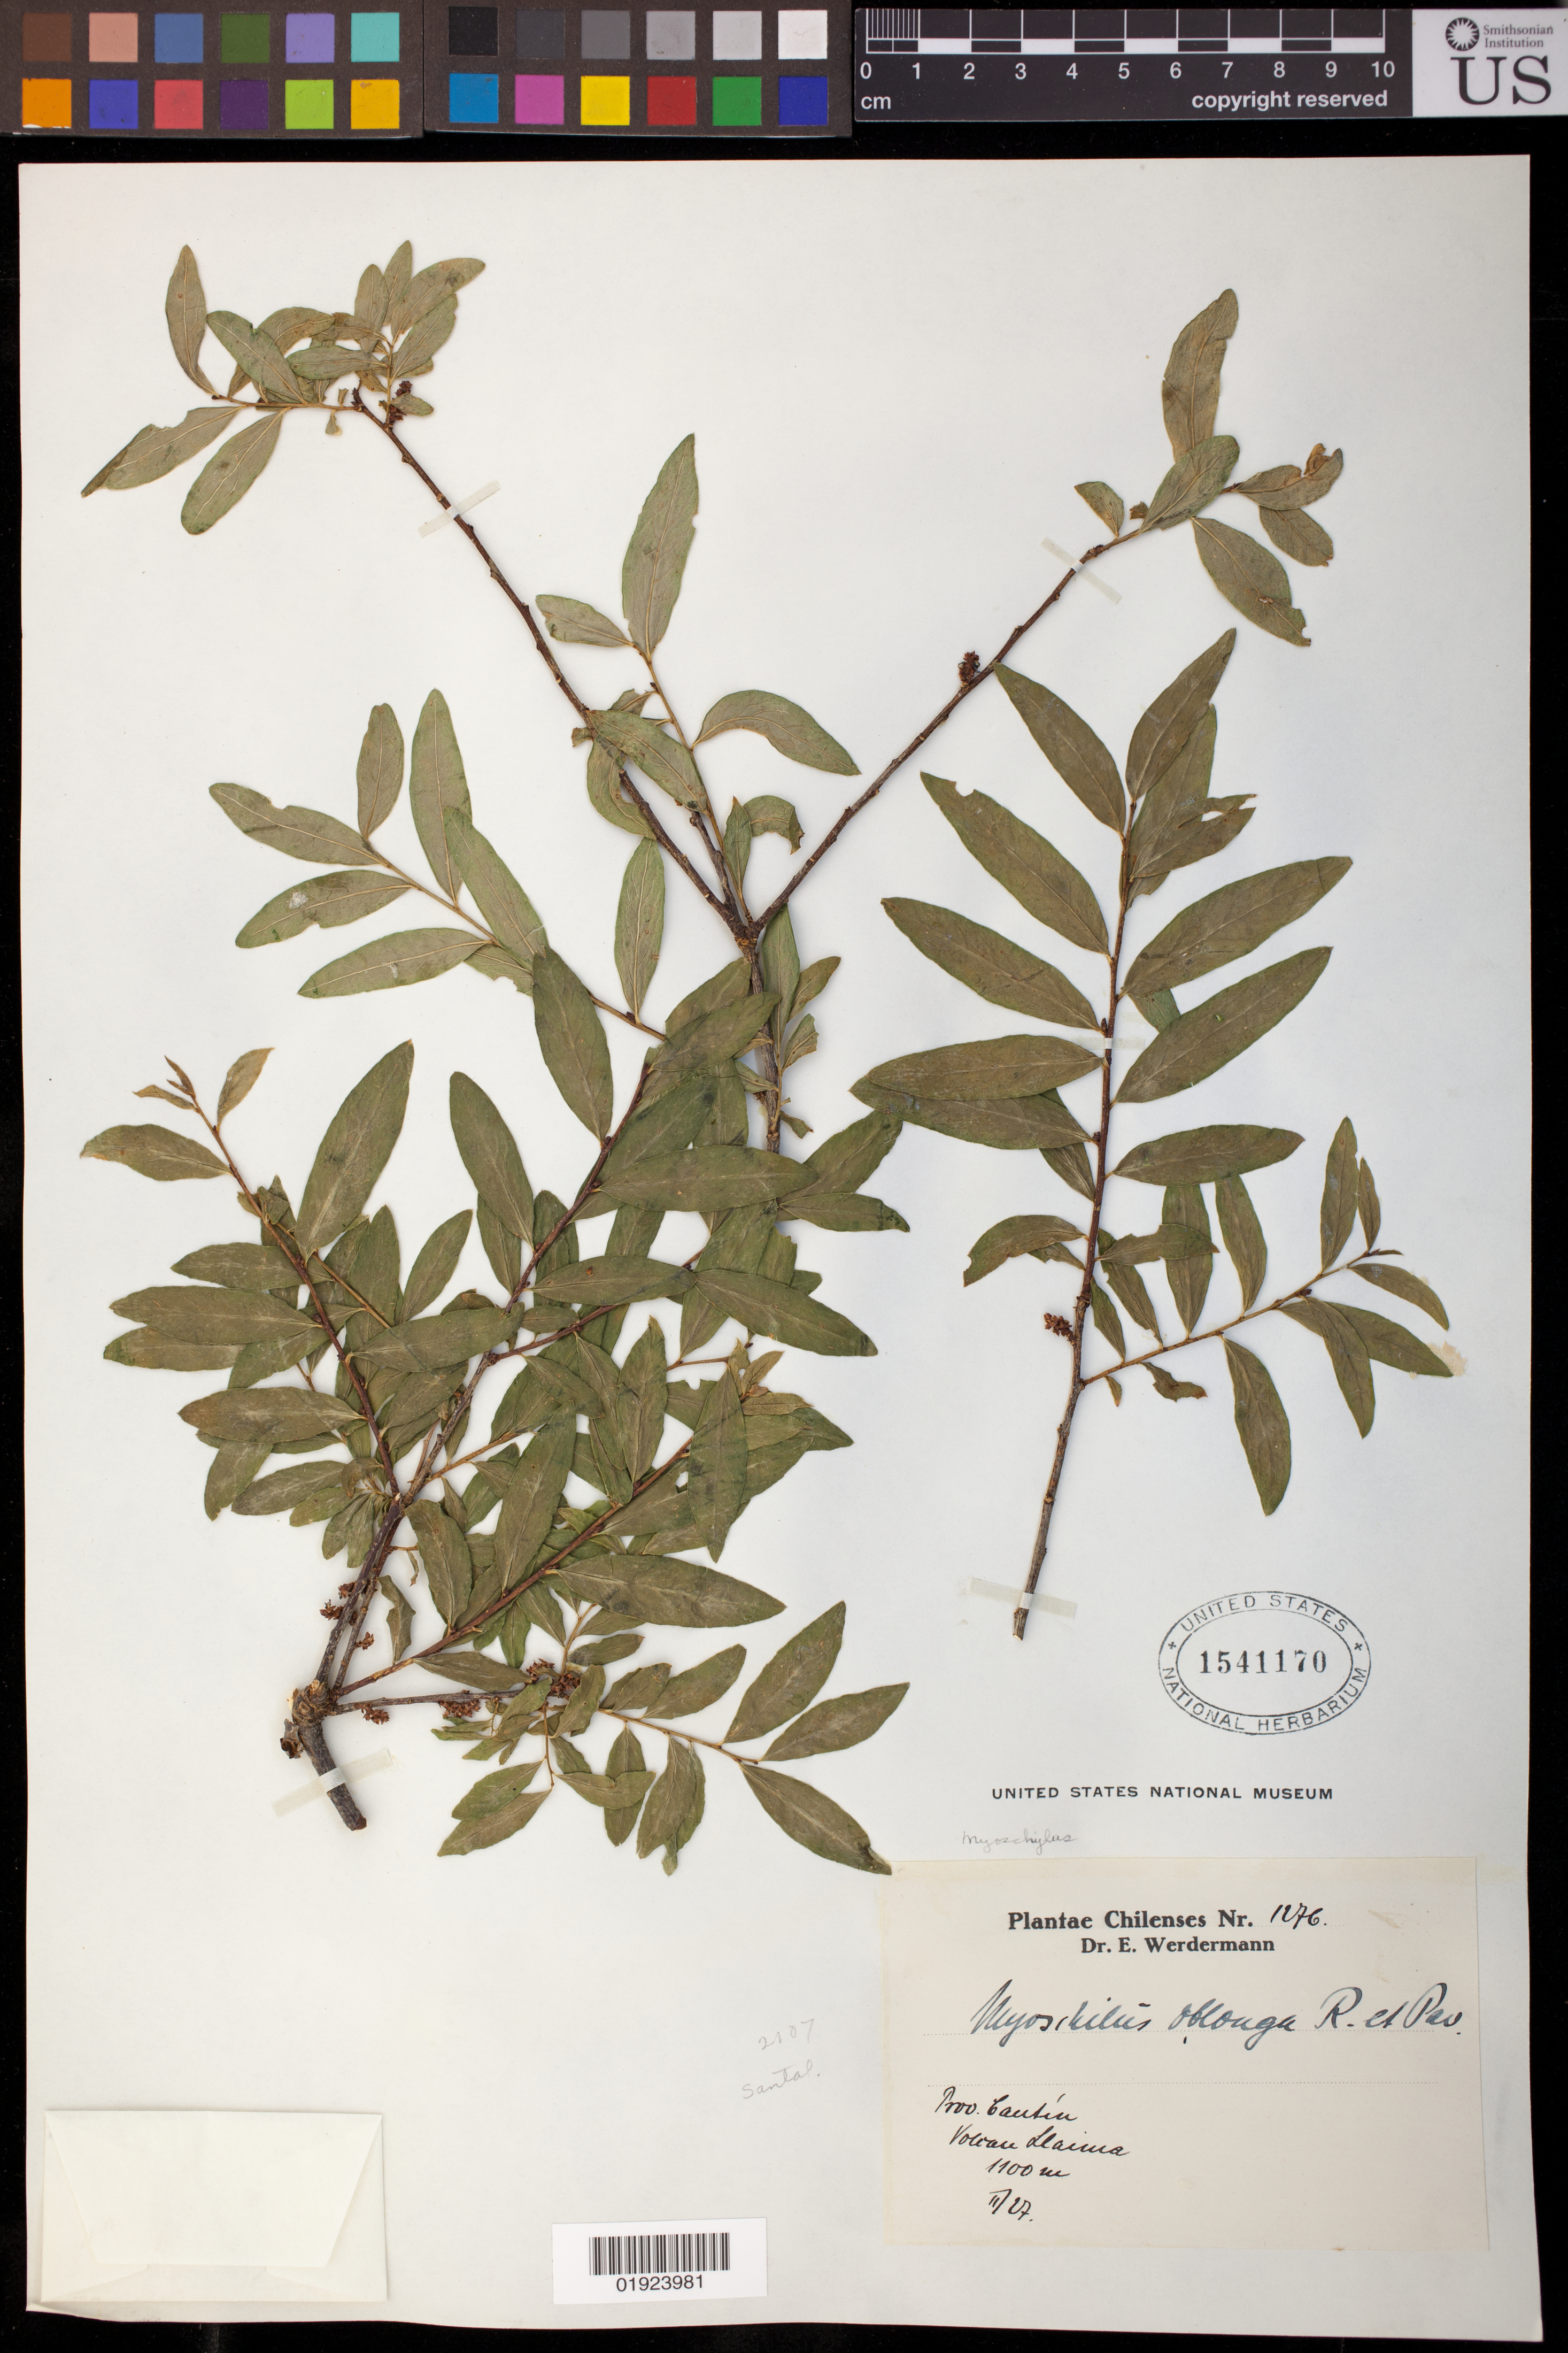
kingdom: Plantae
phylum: Tracheophyta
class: Magnoliopsida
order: Santalales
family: Santalaceae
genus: Myoschilos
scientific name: Myoschilos oblongus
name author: Ruiz & Pav.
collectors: E. Werdermann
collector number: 1076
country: Chile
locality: Chilenses Nr.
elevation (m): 1100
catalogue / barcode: US 1541170